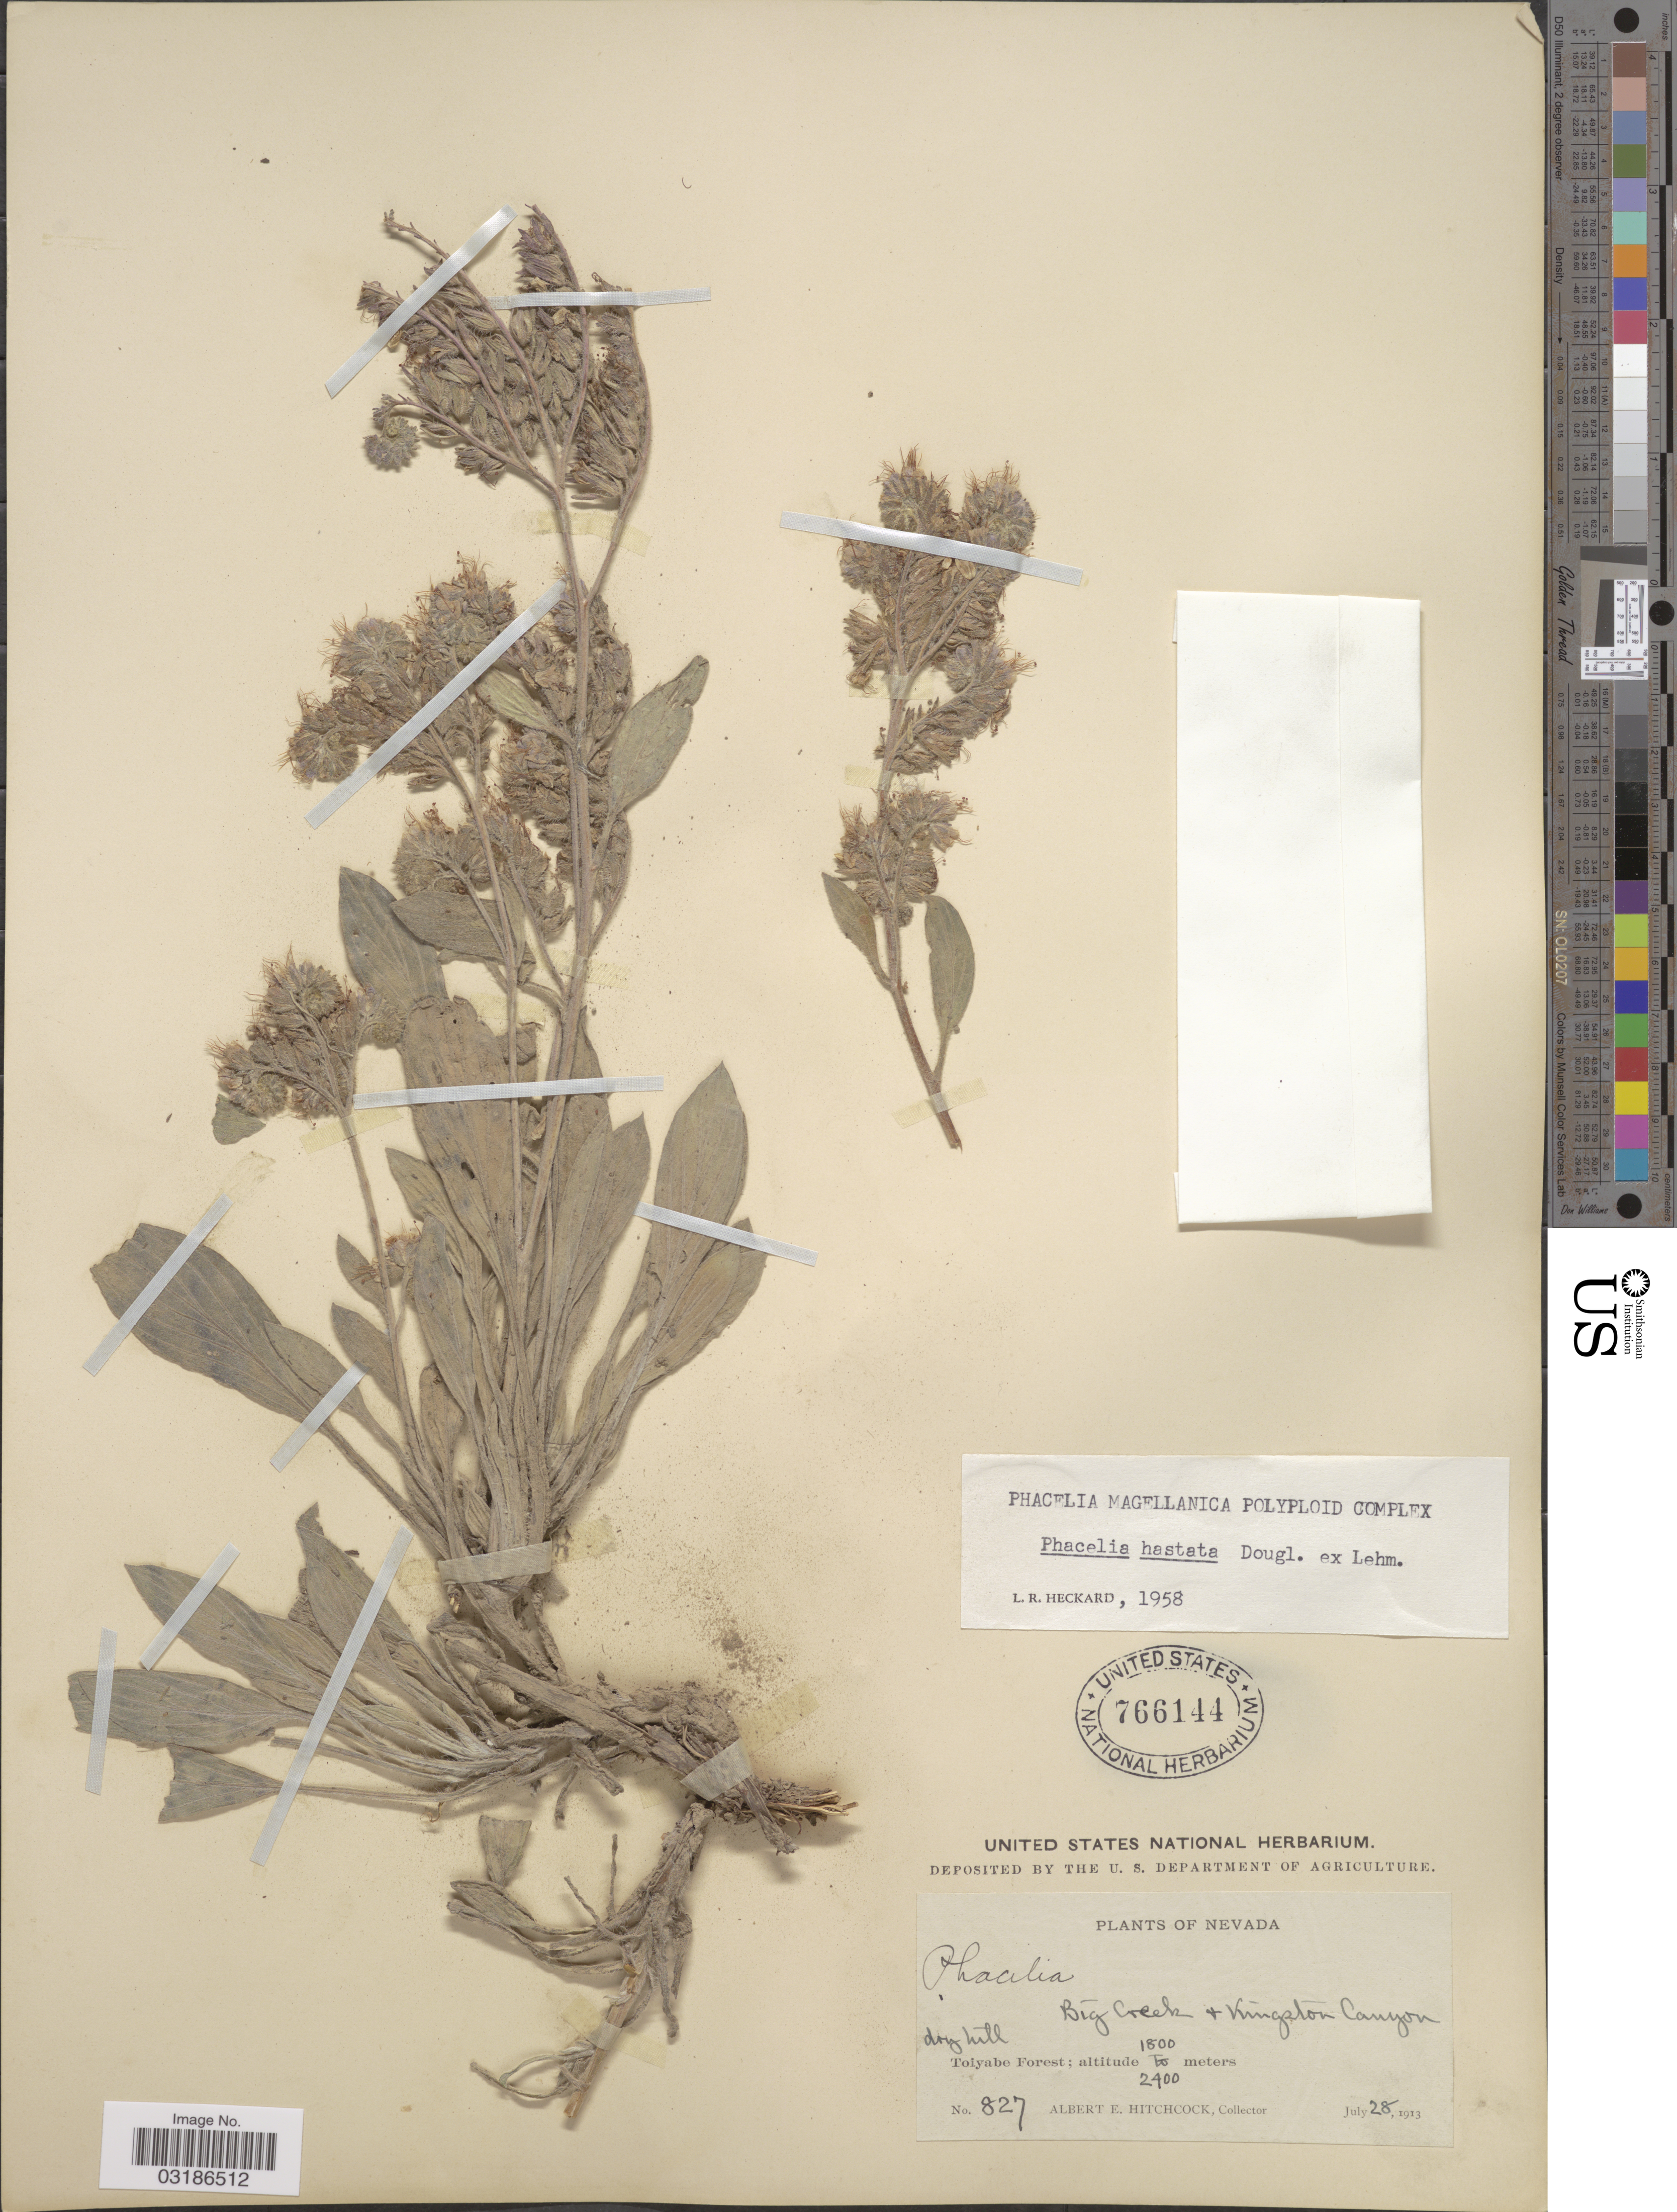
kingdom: Plantae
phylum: Tracheophyta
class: Magnoliopsida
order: Boraginales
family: Hydrophyllaceae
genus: Phacelia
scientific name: Phacelia hastata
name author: Douglas ex Lehm.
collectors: A. Hitchcock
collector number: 827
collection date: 1913-07-28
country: United States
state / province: Nevada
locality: Big Creek & Kingston Canyon, Toiyabe Forest.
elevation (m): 1800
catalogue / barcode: US 766144